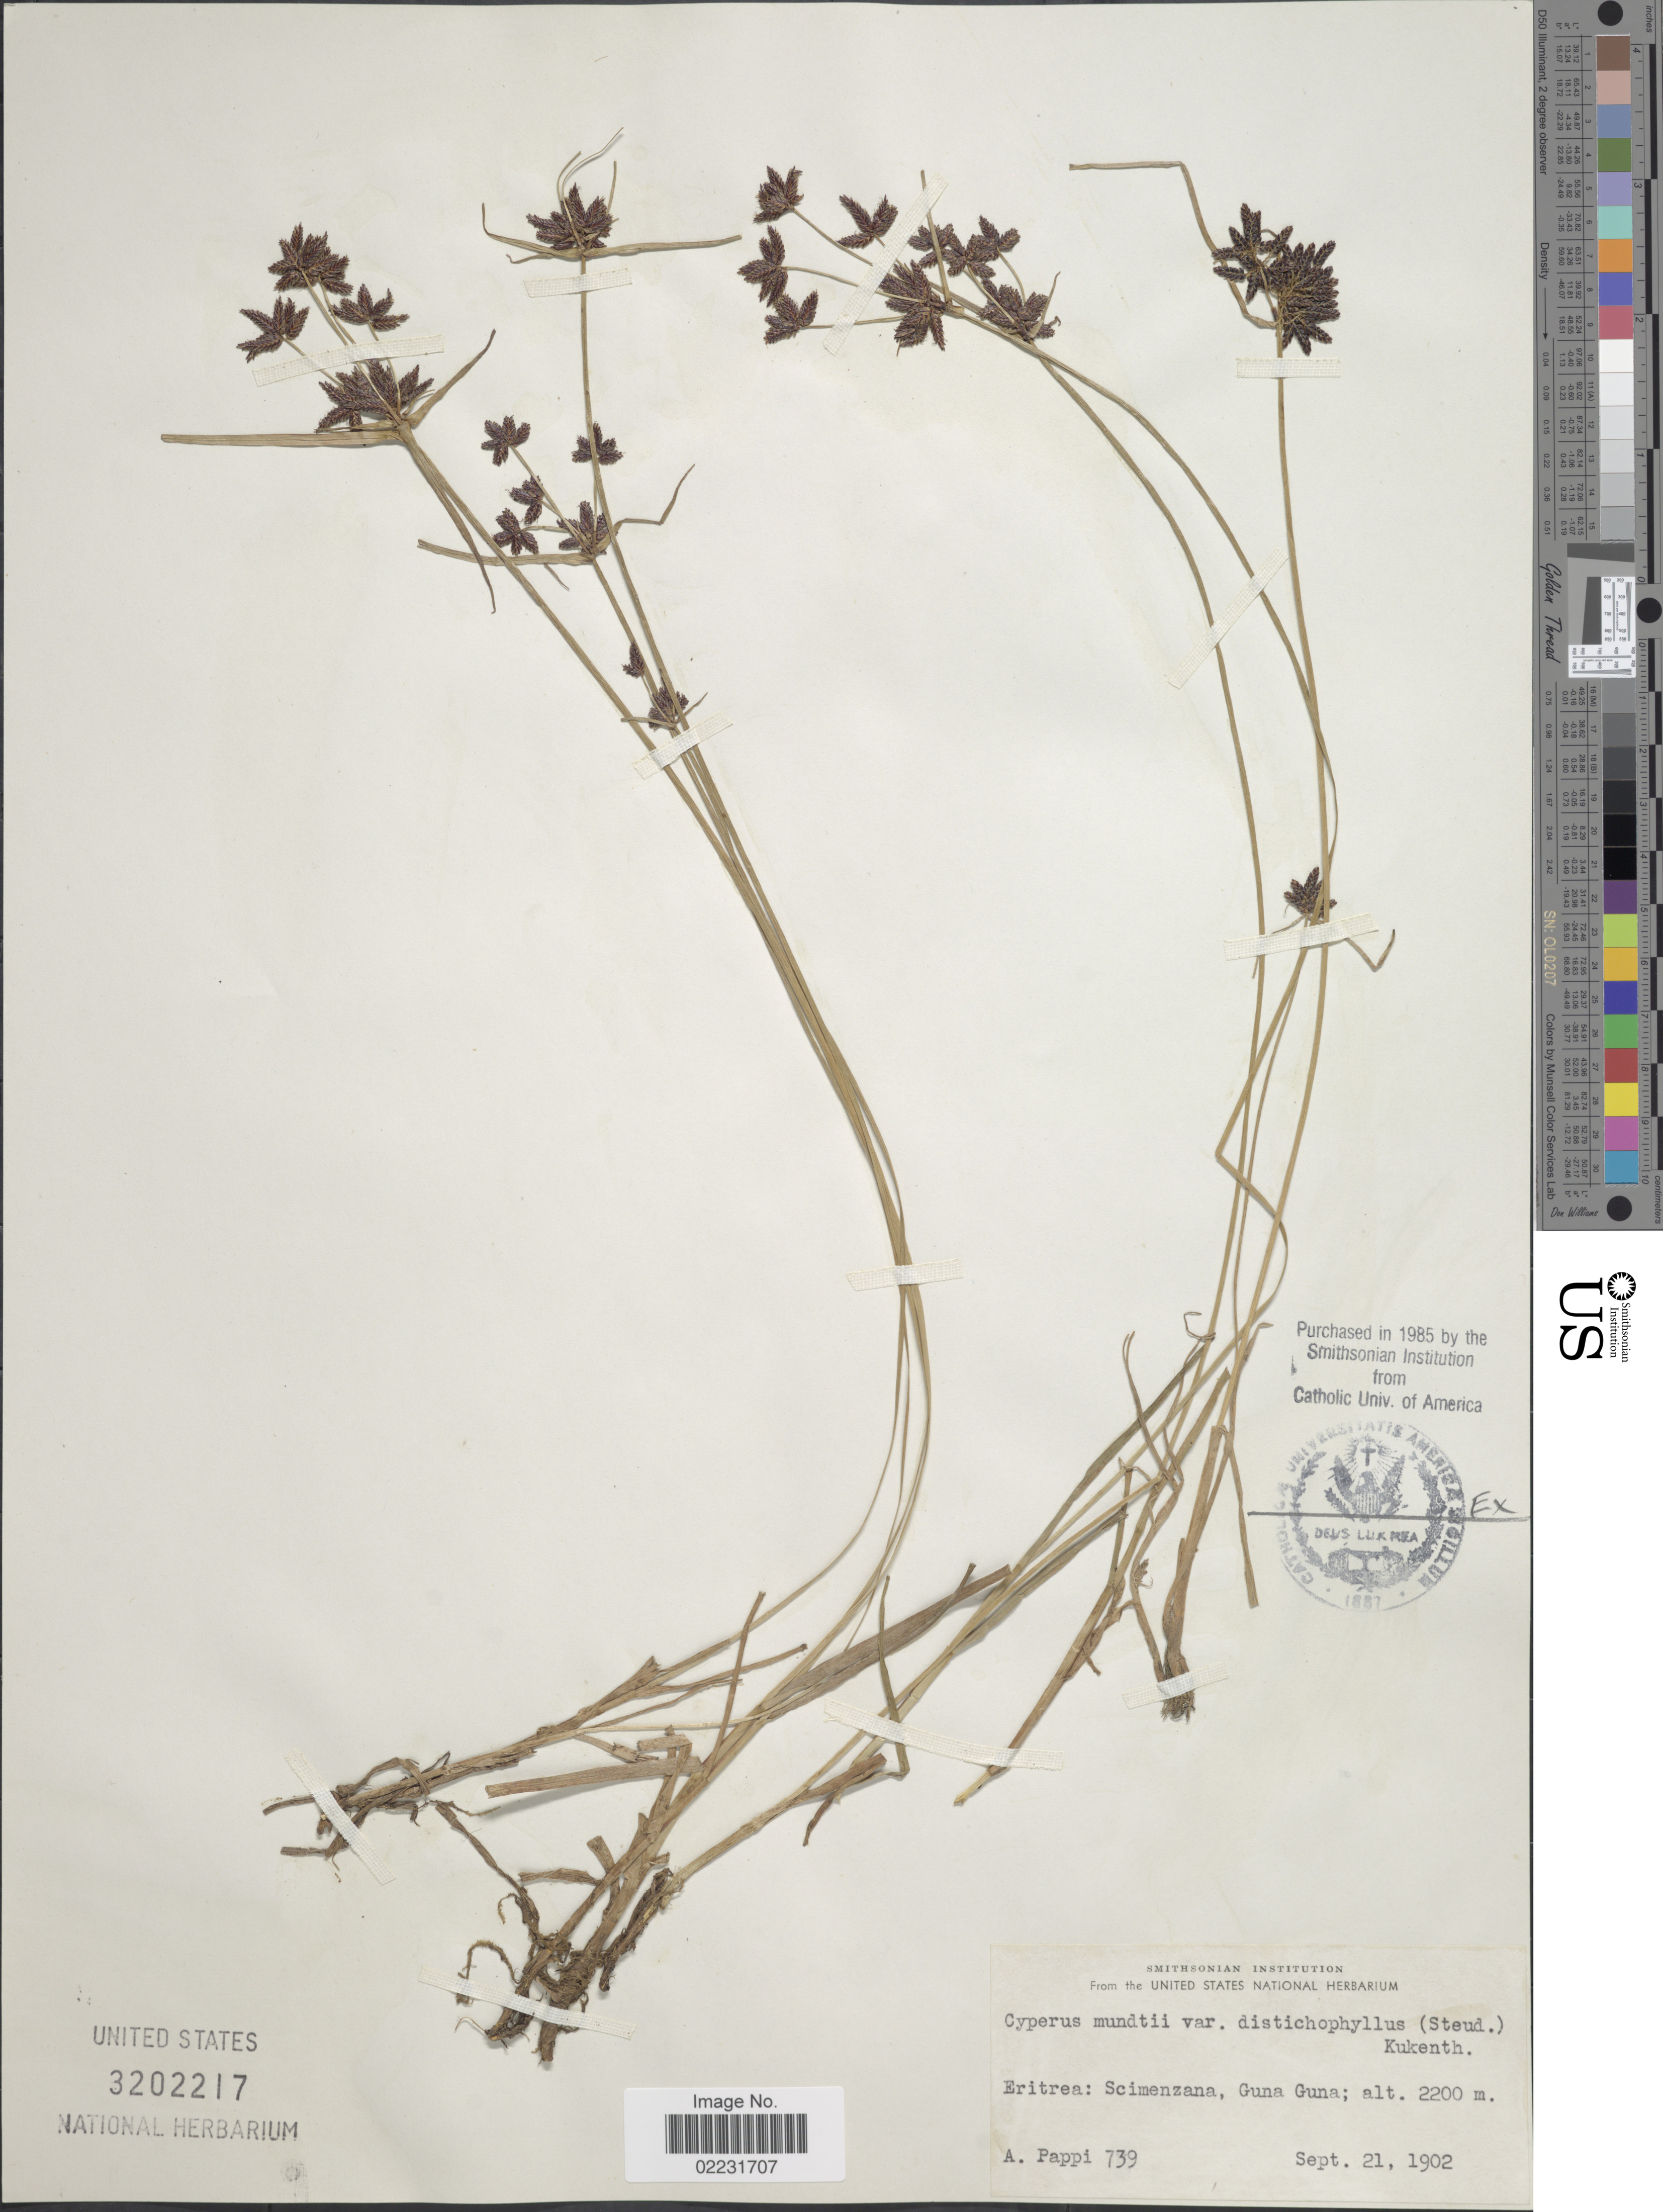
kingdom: Plantae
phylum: Tracheophyta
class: Liliopsida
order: Poales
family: Cyperaceae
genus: Cyperus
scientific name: Cyperus mundtii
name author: (Nees) Kunth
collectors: A. Pappi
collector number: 739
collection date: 1902-09-21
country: Eritrea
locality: Scimenzana, Guna Guna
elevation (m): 2200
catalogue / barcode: US 3202217